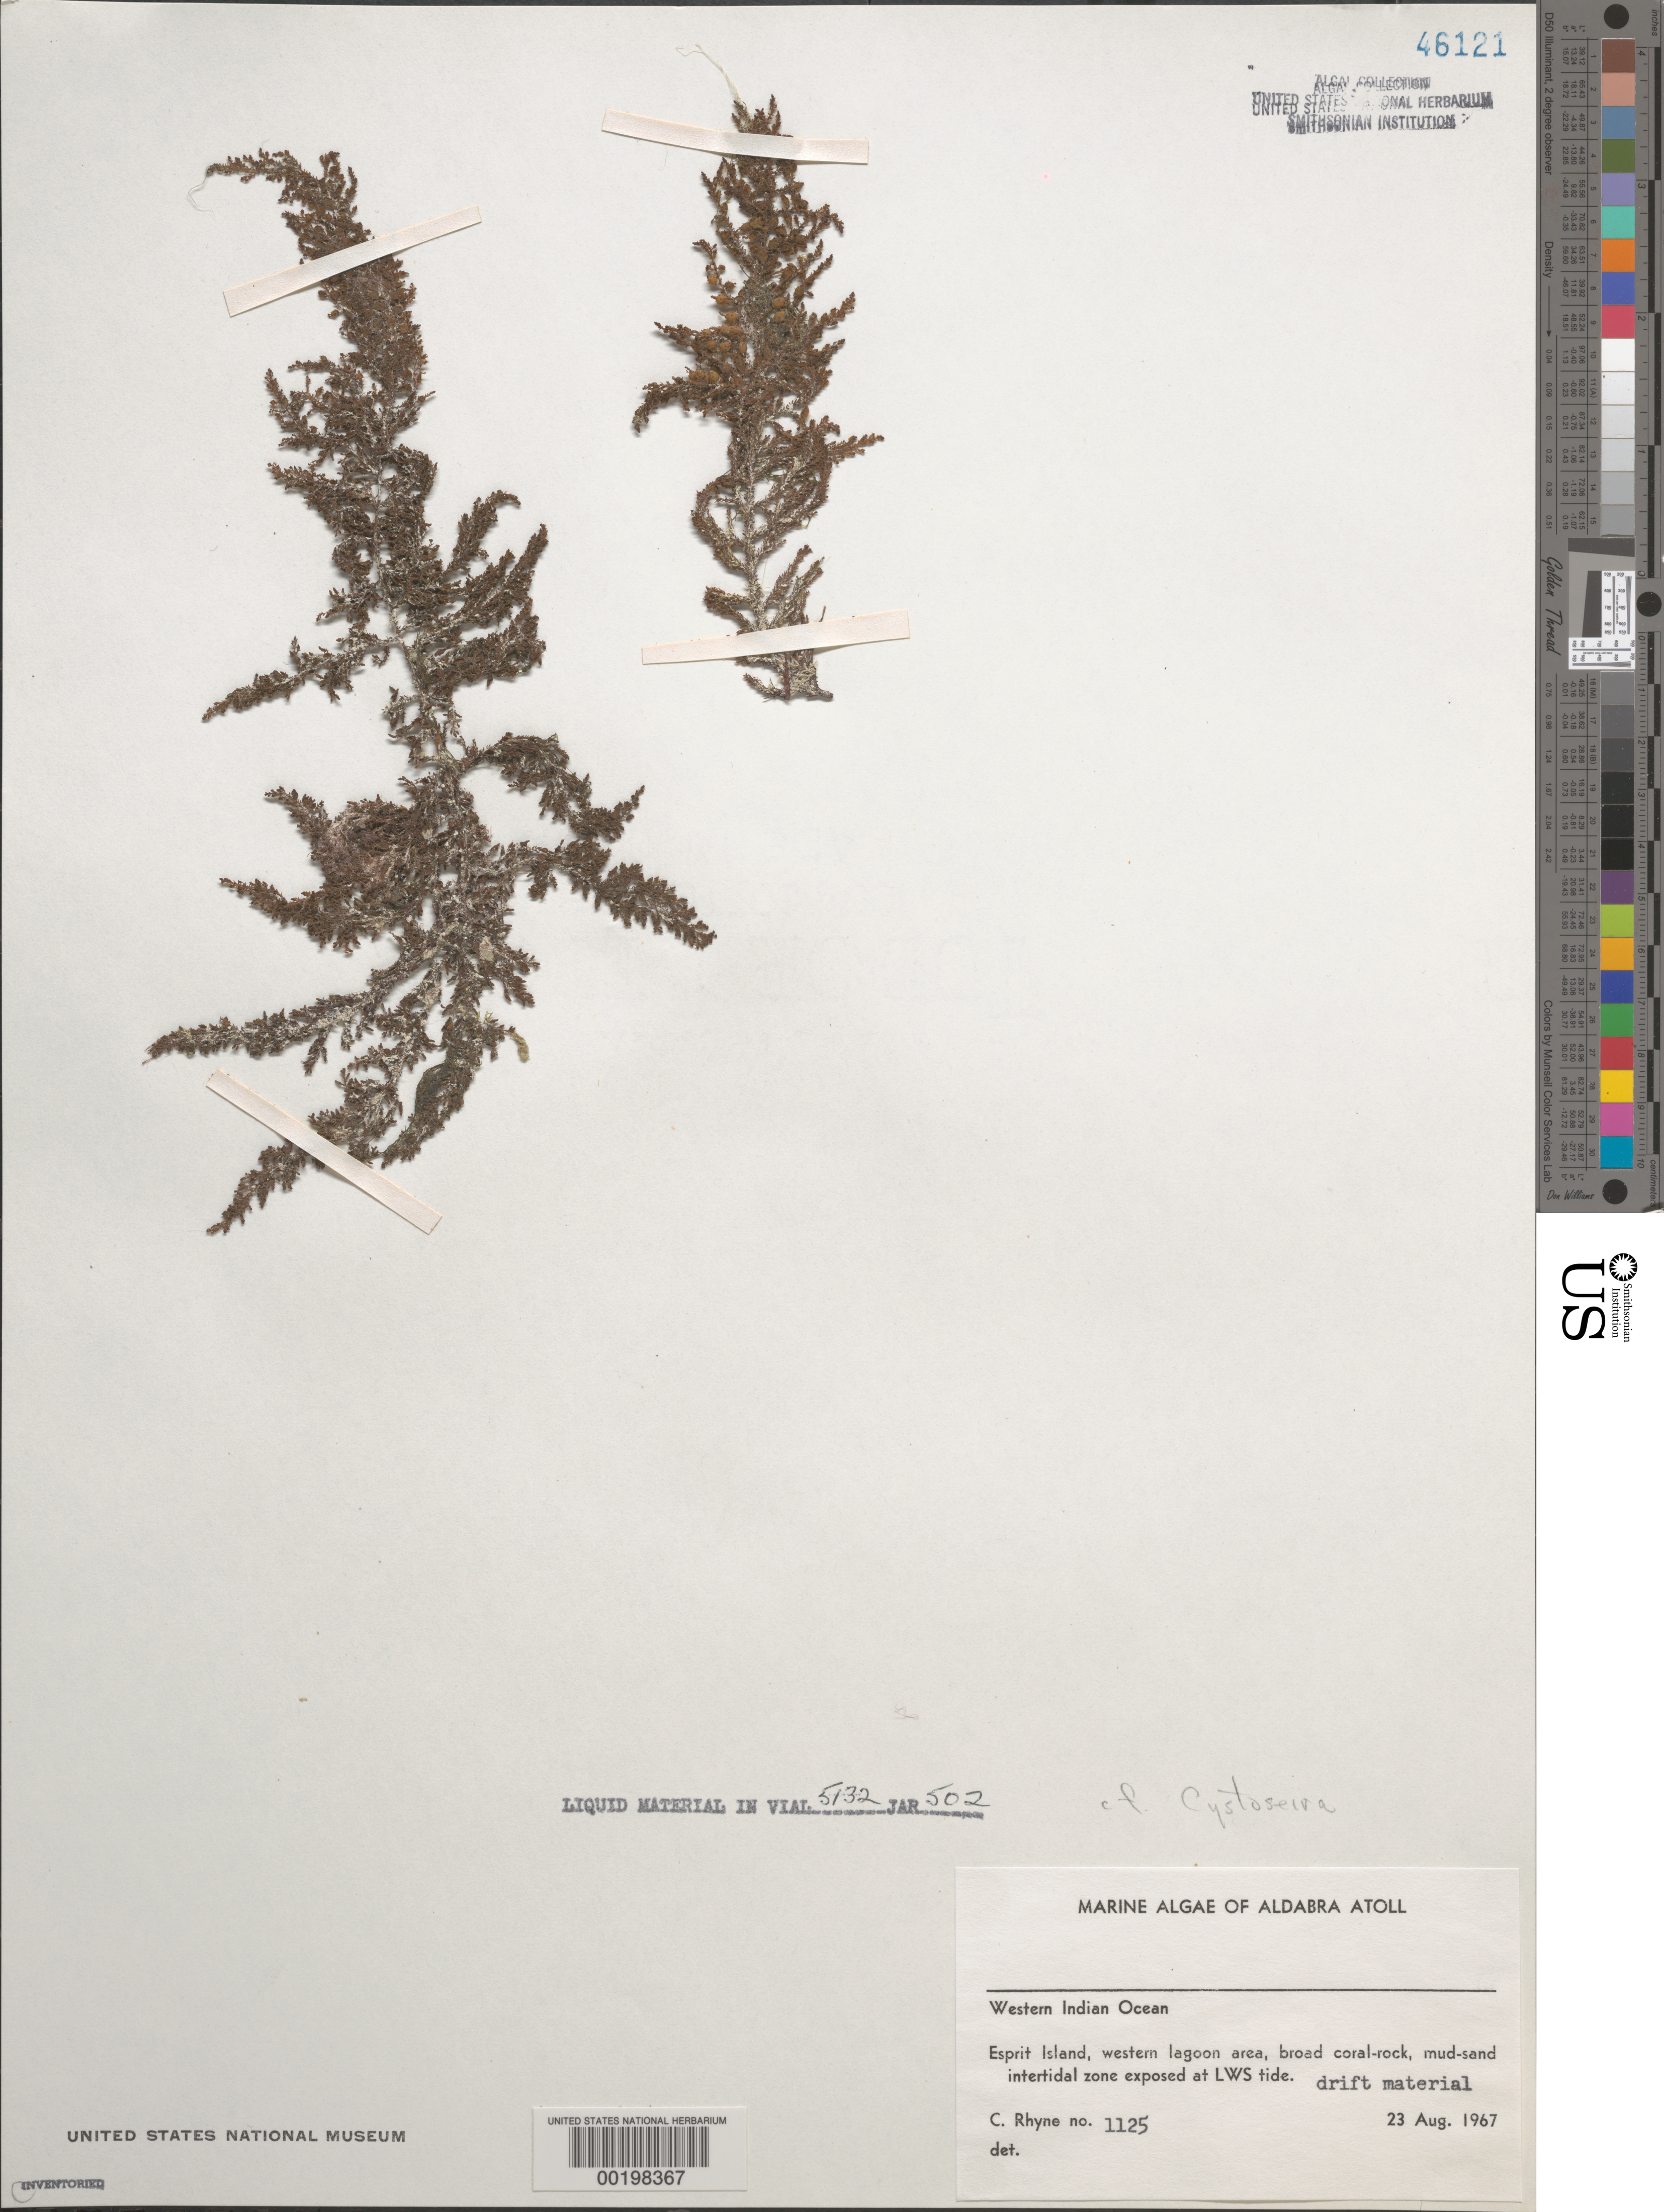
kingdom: Chromista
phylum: Ochrophyta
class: Phaeophyceae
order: Fucales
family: Sargassaceae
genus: Cystoseira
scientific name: Cystoseira sp.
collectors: C. Rhyne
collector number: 1125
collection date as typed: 23 Aug 1967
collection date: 1967-08-23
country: Seychelles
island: Aldabra Atoll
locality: Ile Esprit, Western lagoon area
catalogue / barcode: US 46121